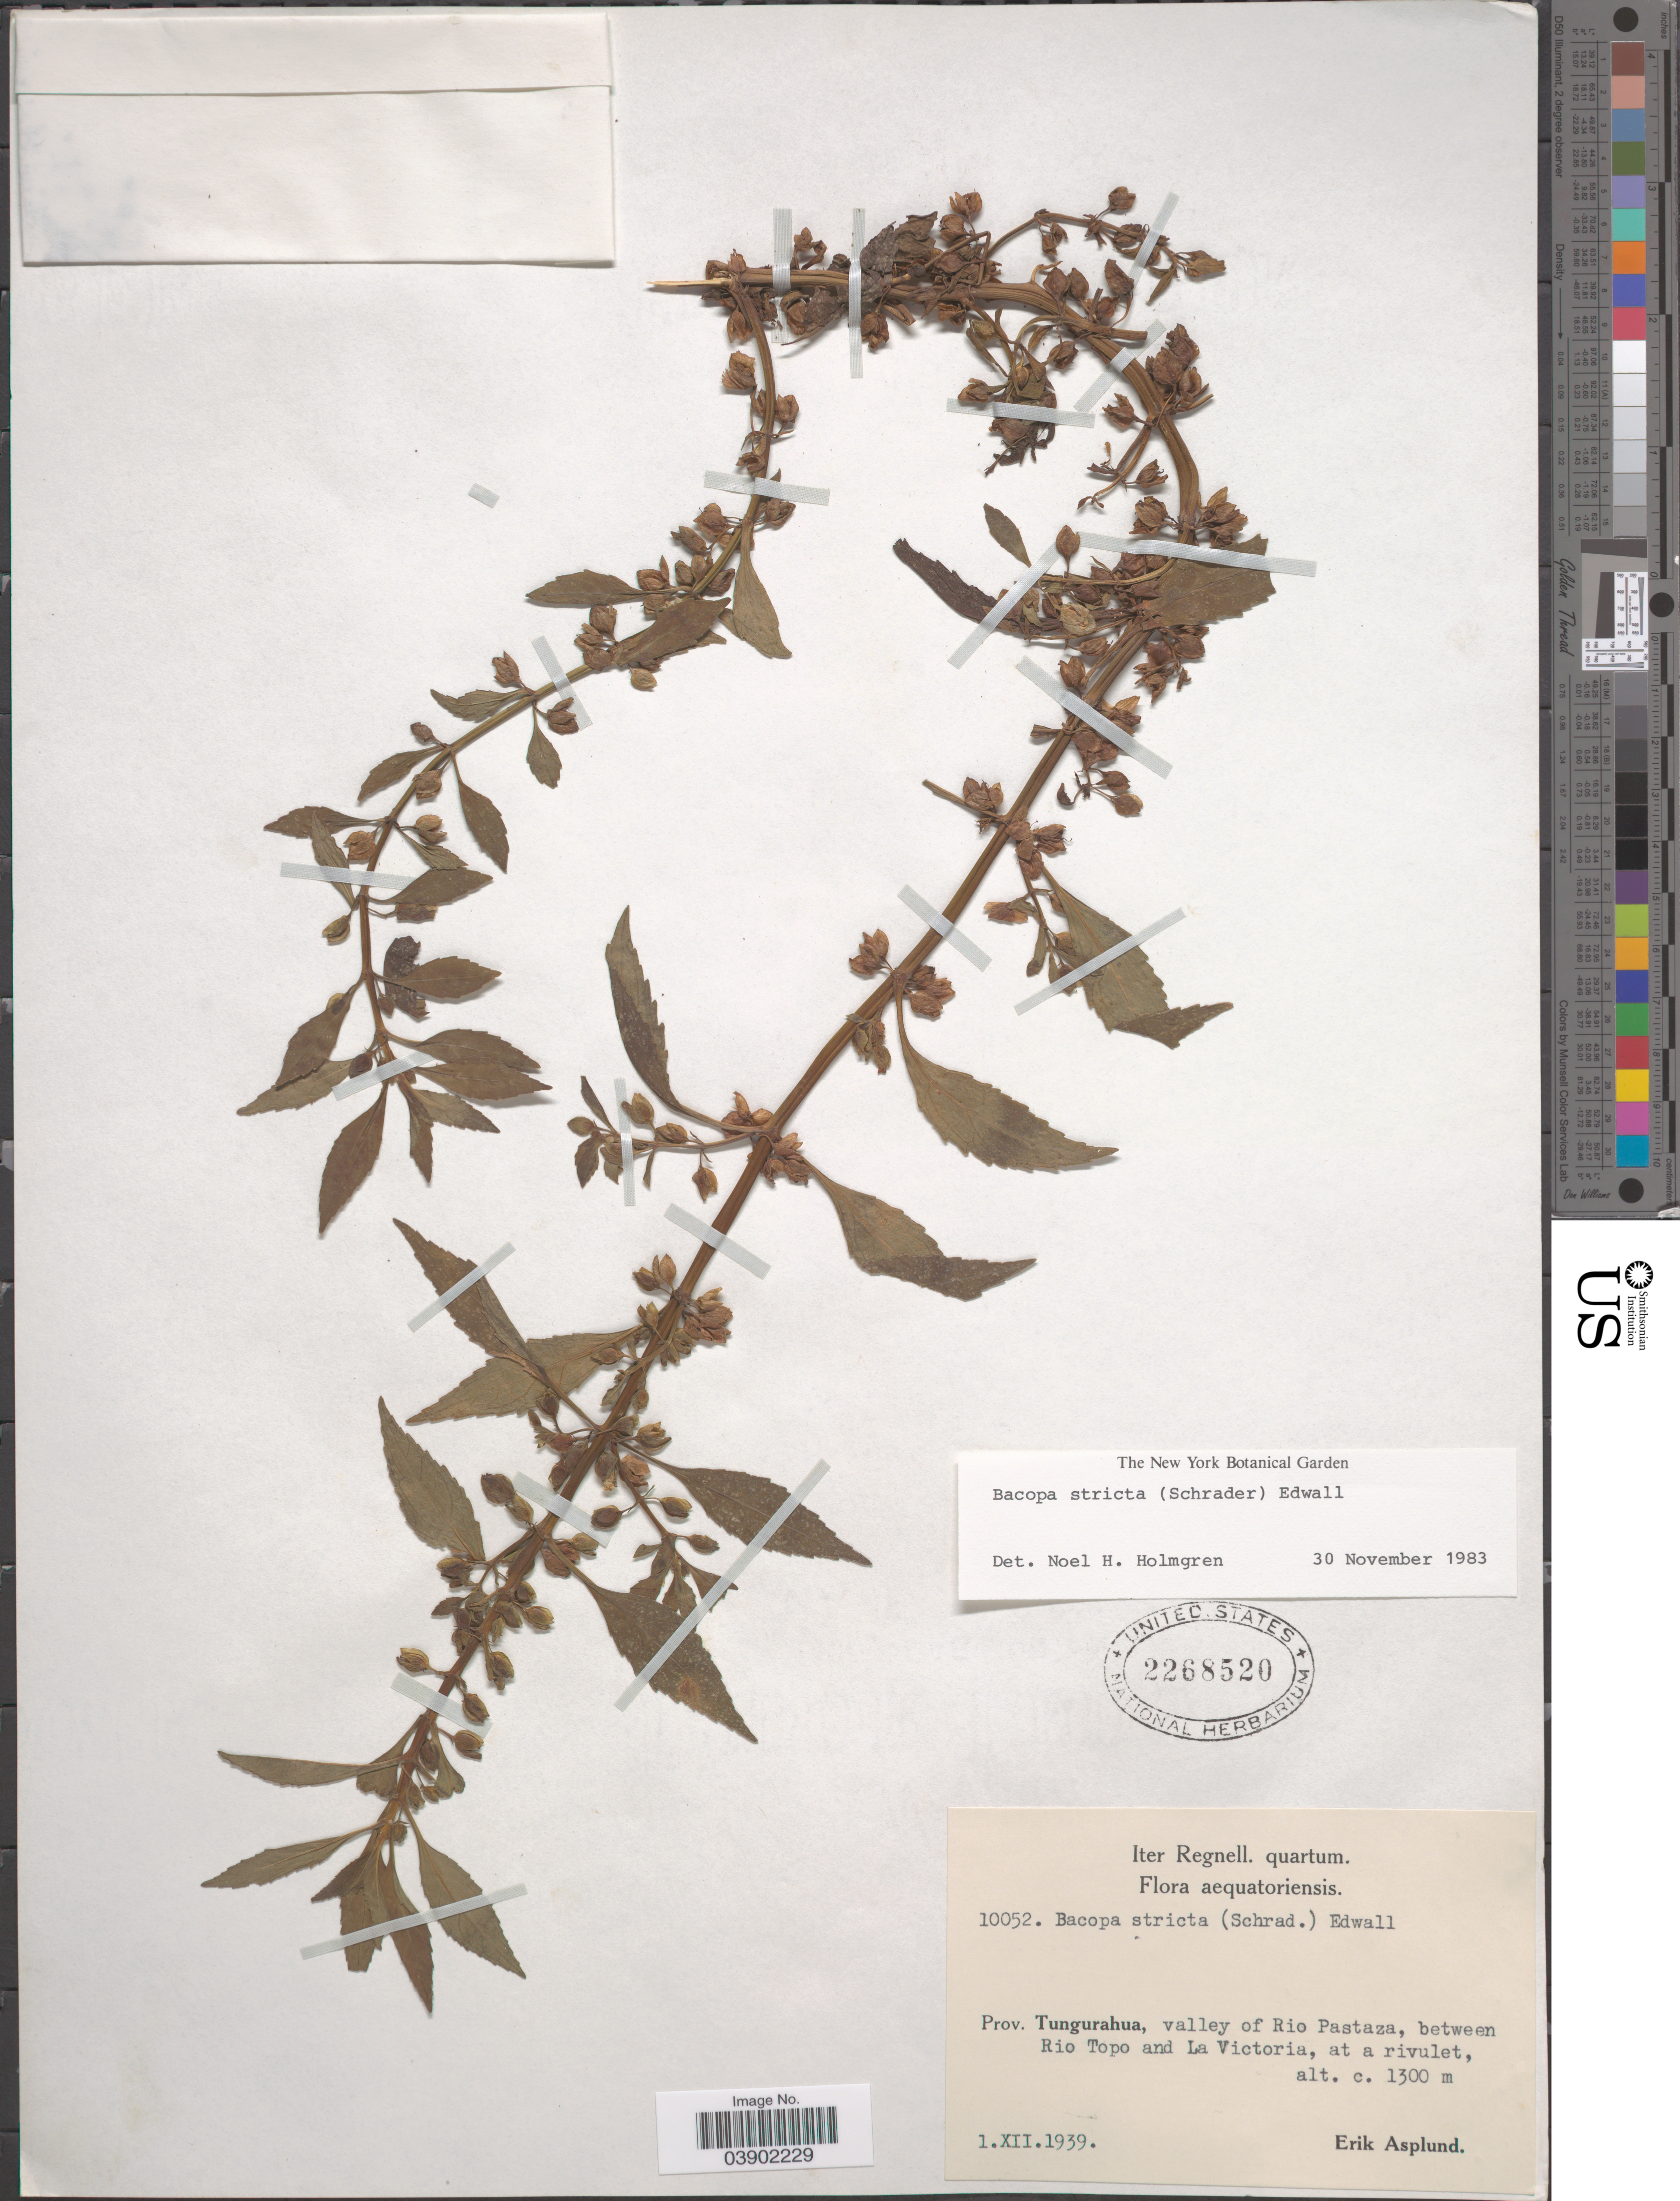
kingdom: Plantae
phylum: Tracheophyta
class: Magnoliopsida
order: Lamiales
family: Plantaginaceae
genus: Bacopa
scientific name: Bacopa stricta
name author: (Schrad.) Wettst. ex Edwall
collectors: E. Asplund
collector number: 10052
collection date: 1939-12-01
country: Ecuador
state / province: Tungurahua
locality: Valley of Rio Pastaza, between Rio Topo and La Victoria.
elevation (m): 1300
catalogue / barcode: US 2268520